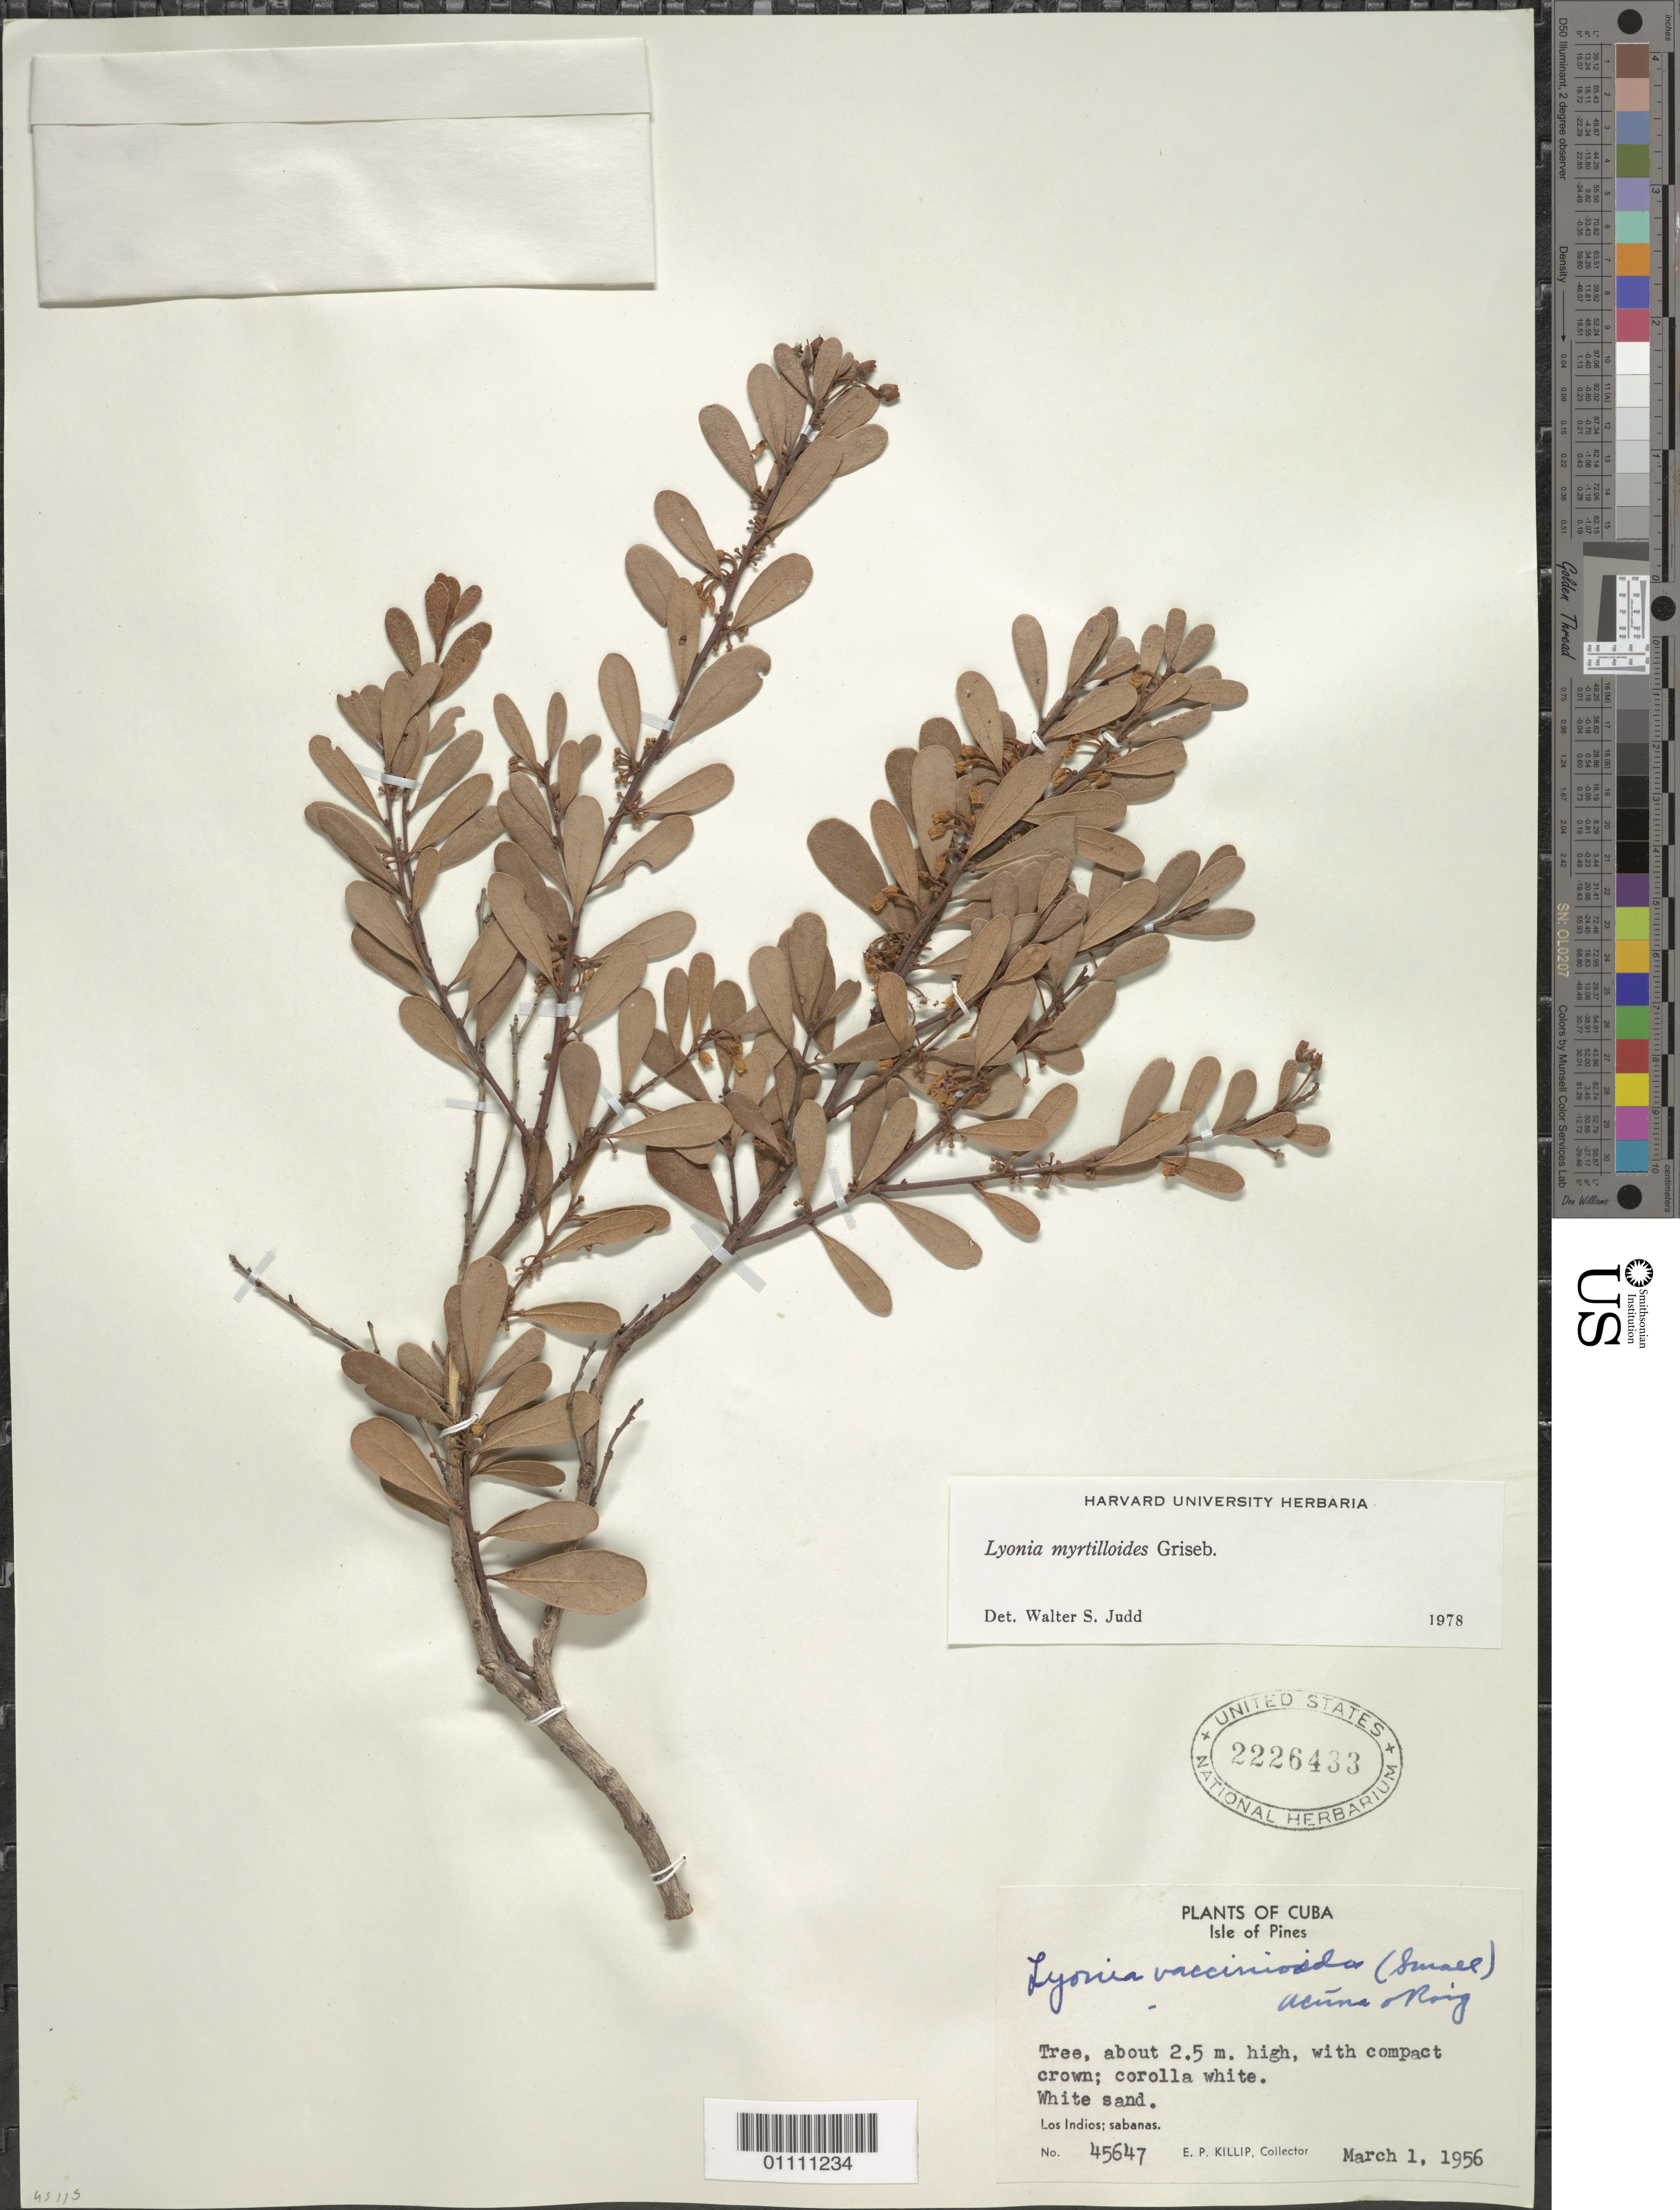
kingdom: Plantae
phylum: Tracheophyta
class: Magnoliopsida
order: Ericales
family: Ericaceae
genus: Lyonia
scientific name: Lyonia myrtilloides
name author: Griseb.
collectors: E. P. Killip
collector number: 45647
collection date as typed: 01 Mar 1956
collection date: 1956-03-01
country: Cuba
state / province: Isla de La Juventud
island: Isla de la Juventud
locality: White sand Los Indios; sabanas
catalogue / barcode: US 2226433